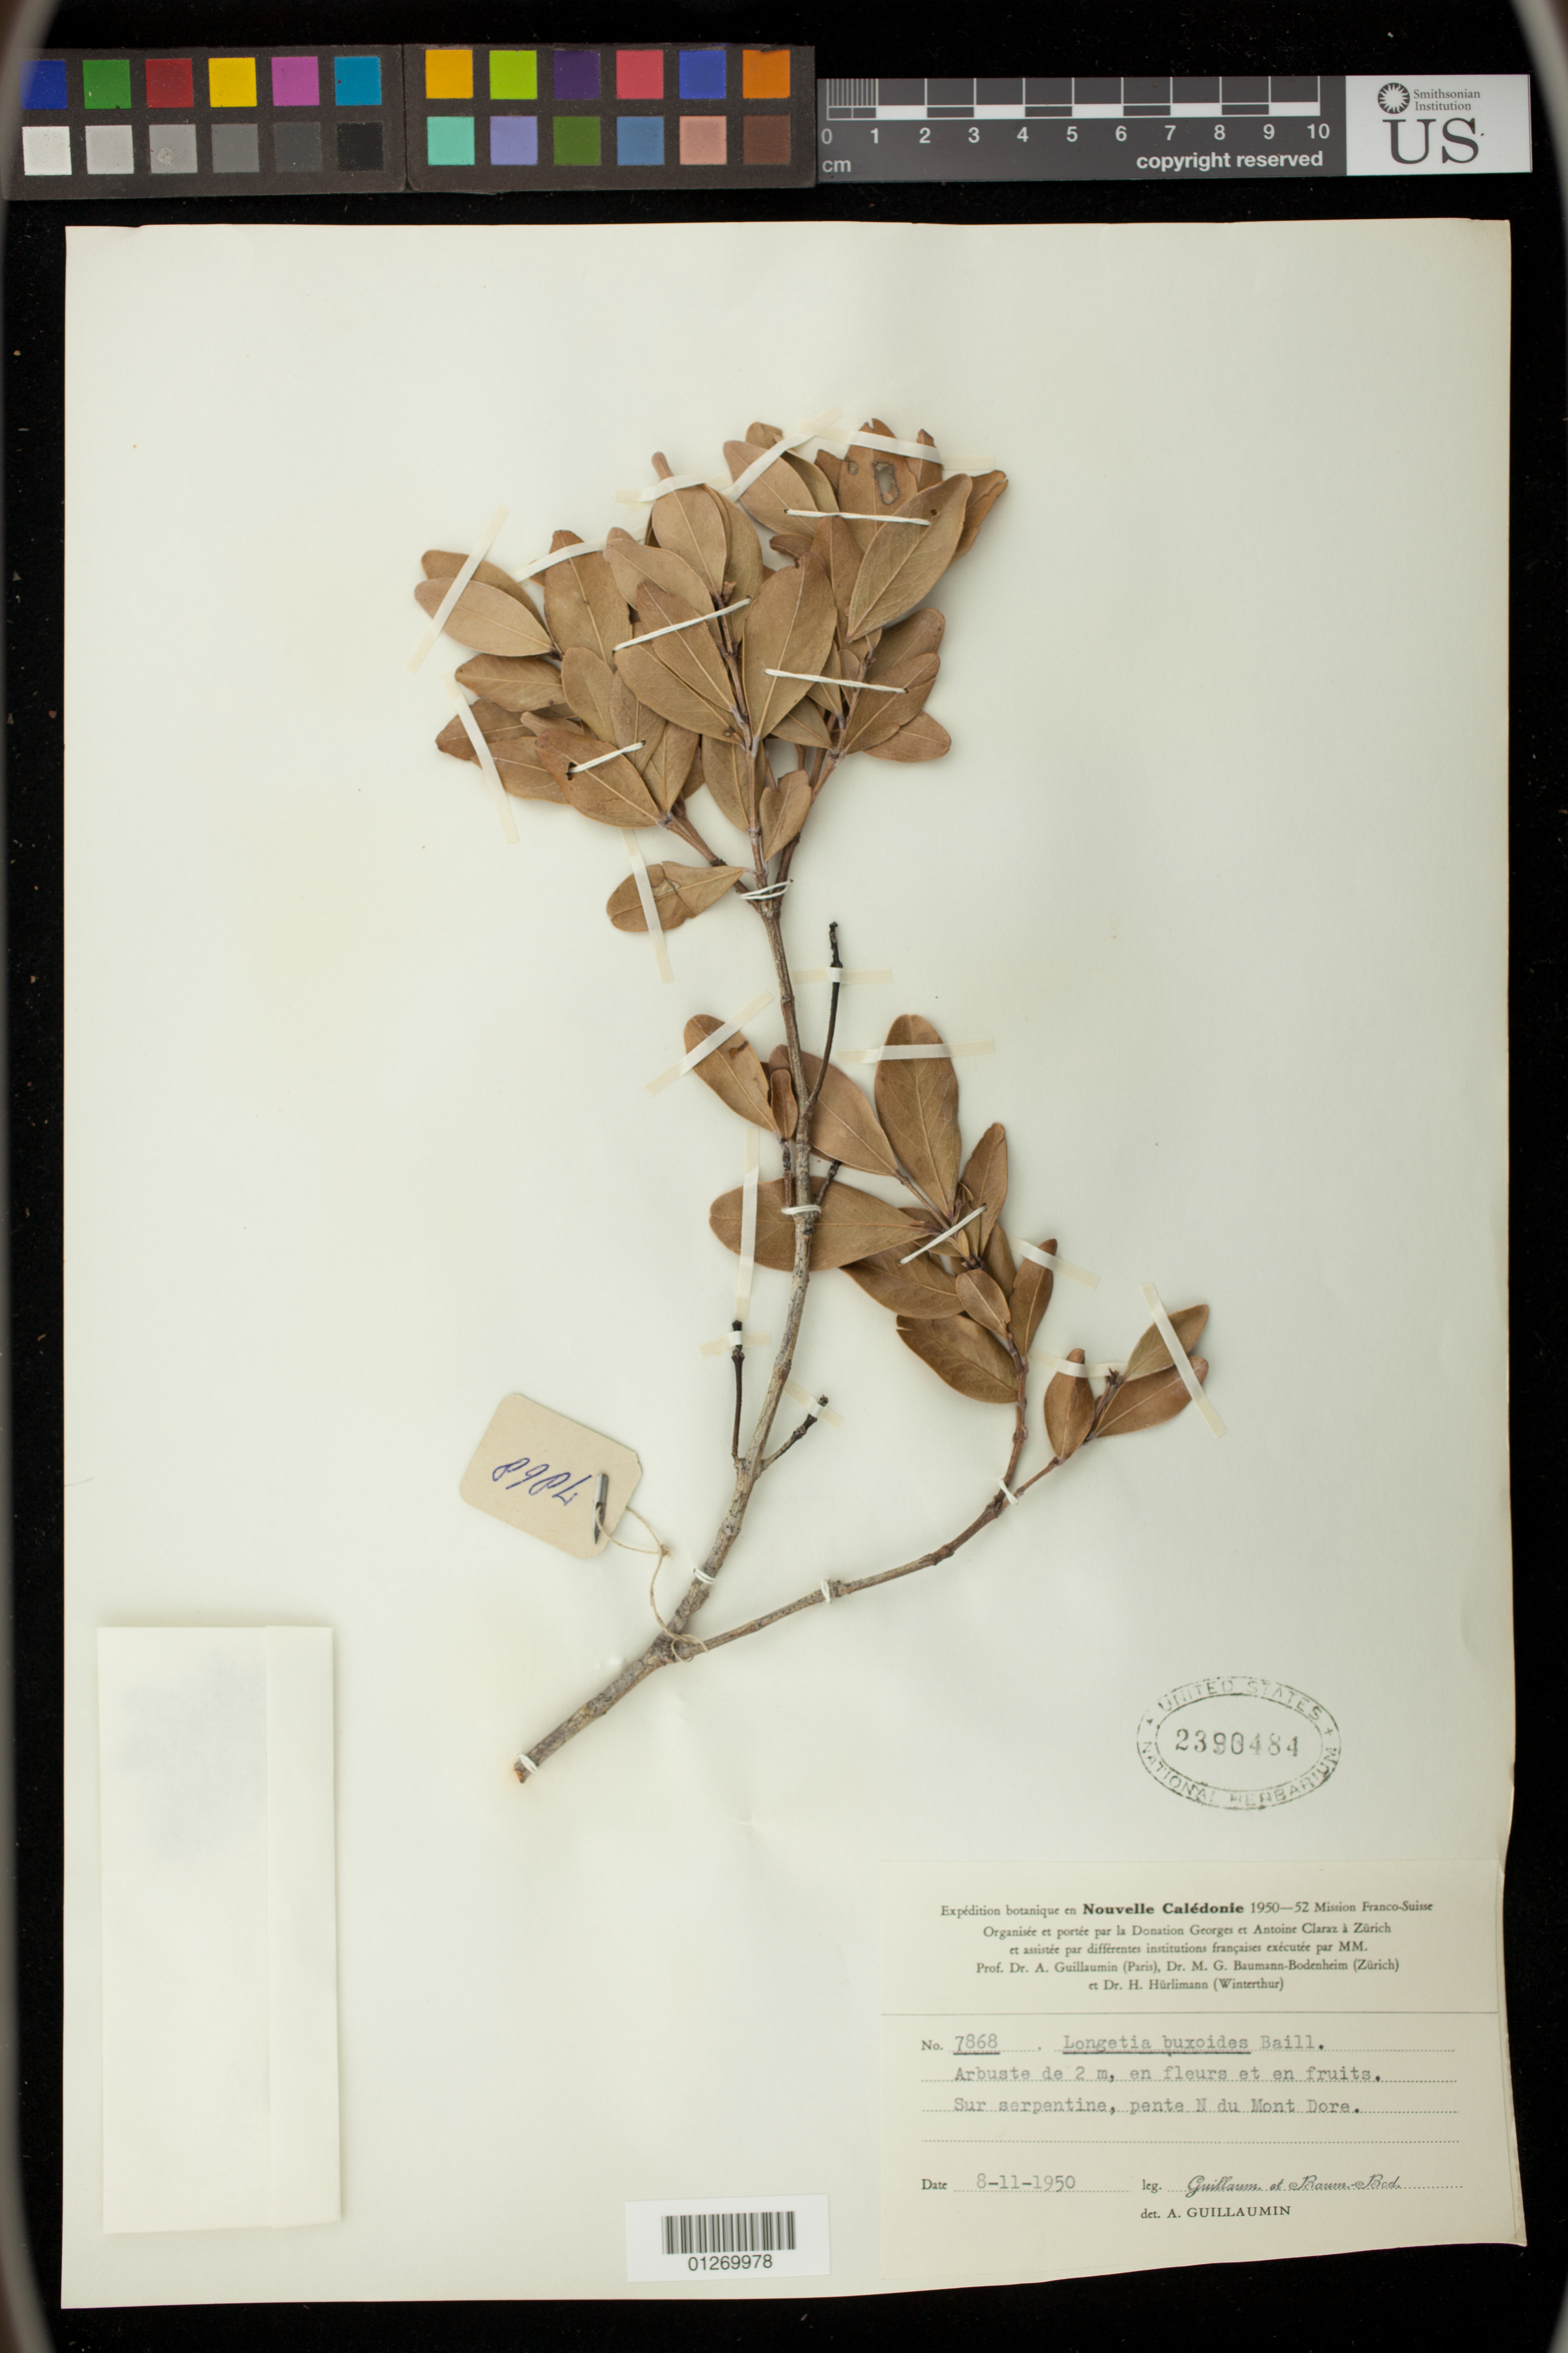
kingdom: Plantae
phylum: Tracheophyta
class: Magnoliopsida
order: Malpighiales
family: Picrodendraceae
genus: Longetia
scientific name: Longetia buxoides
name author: Baill.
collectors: A. Guillaumin & M. G. Baumann-Bodenheim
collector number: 7868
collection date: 1950-11-08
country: New Caledonia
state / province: Southern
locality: Sur serpentine, pente N du Mont Dore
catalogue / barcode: US 2390484